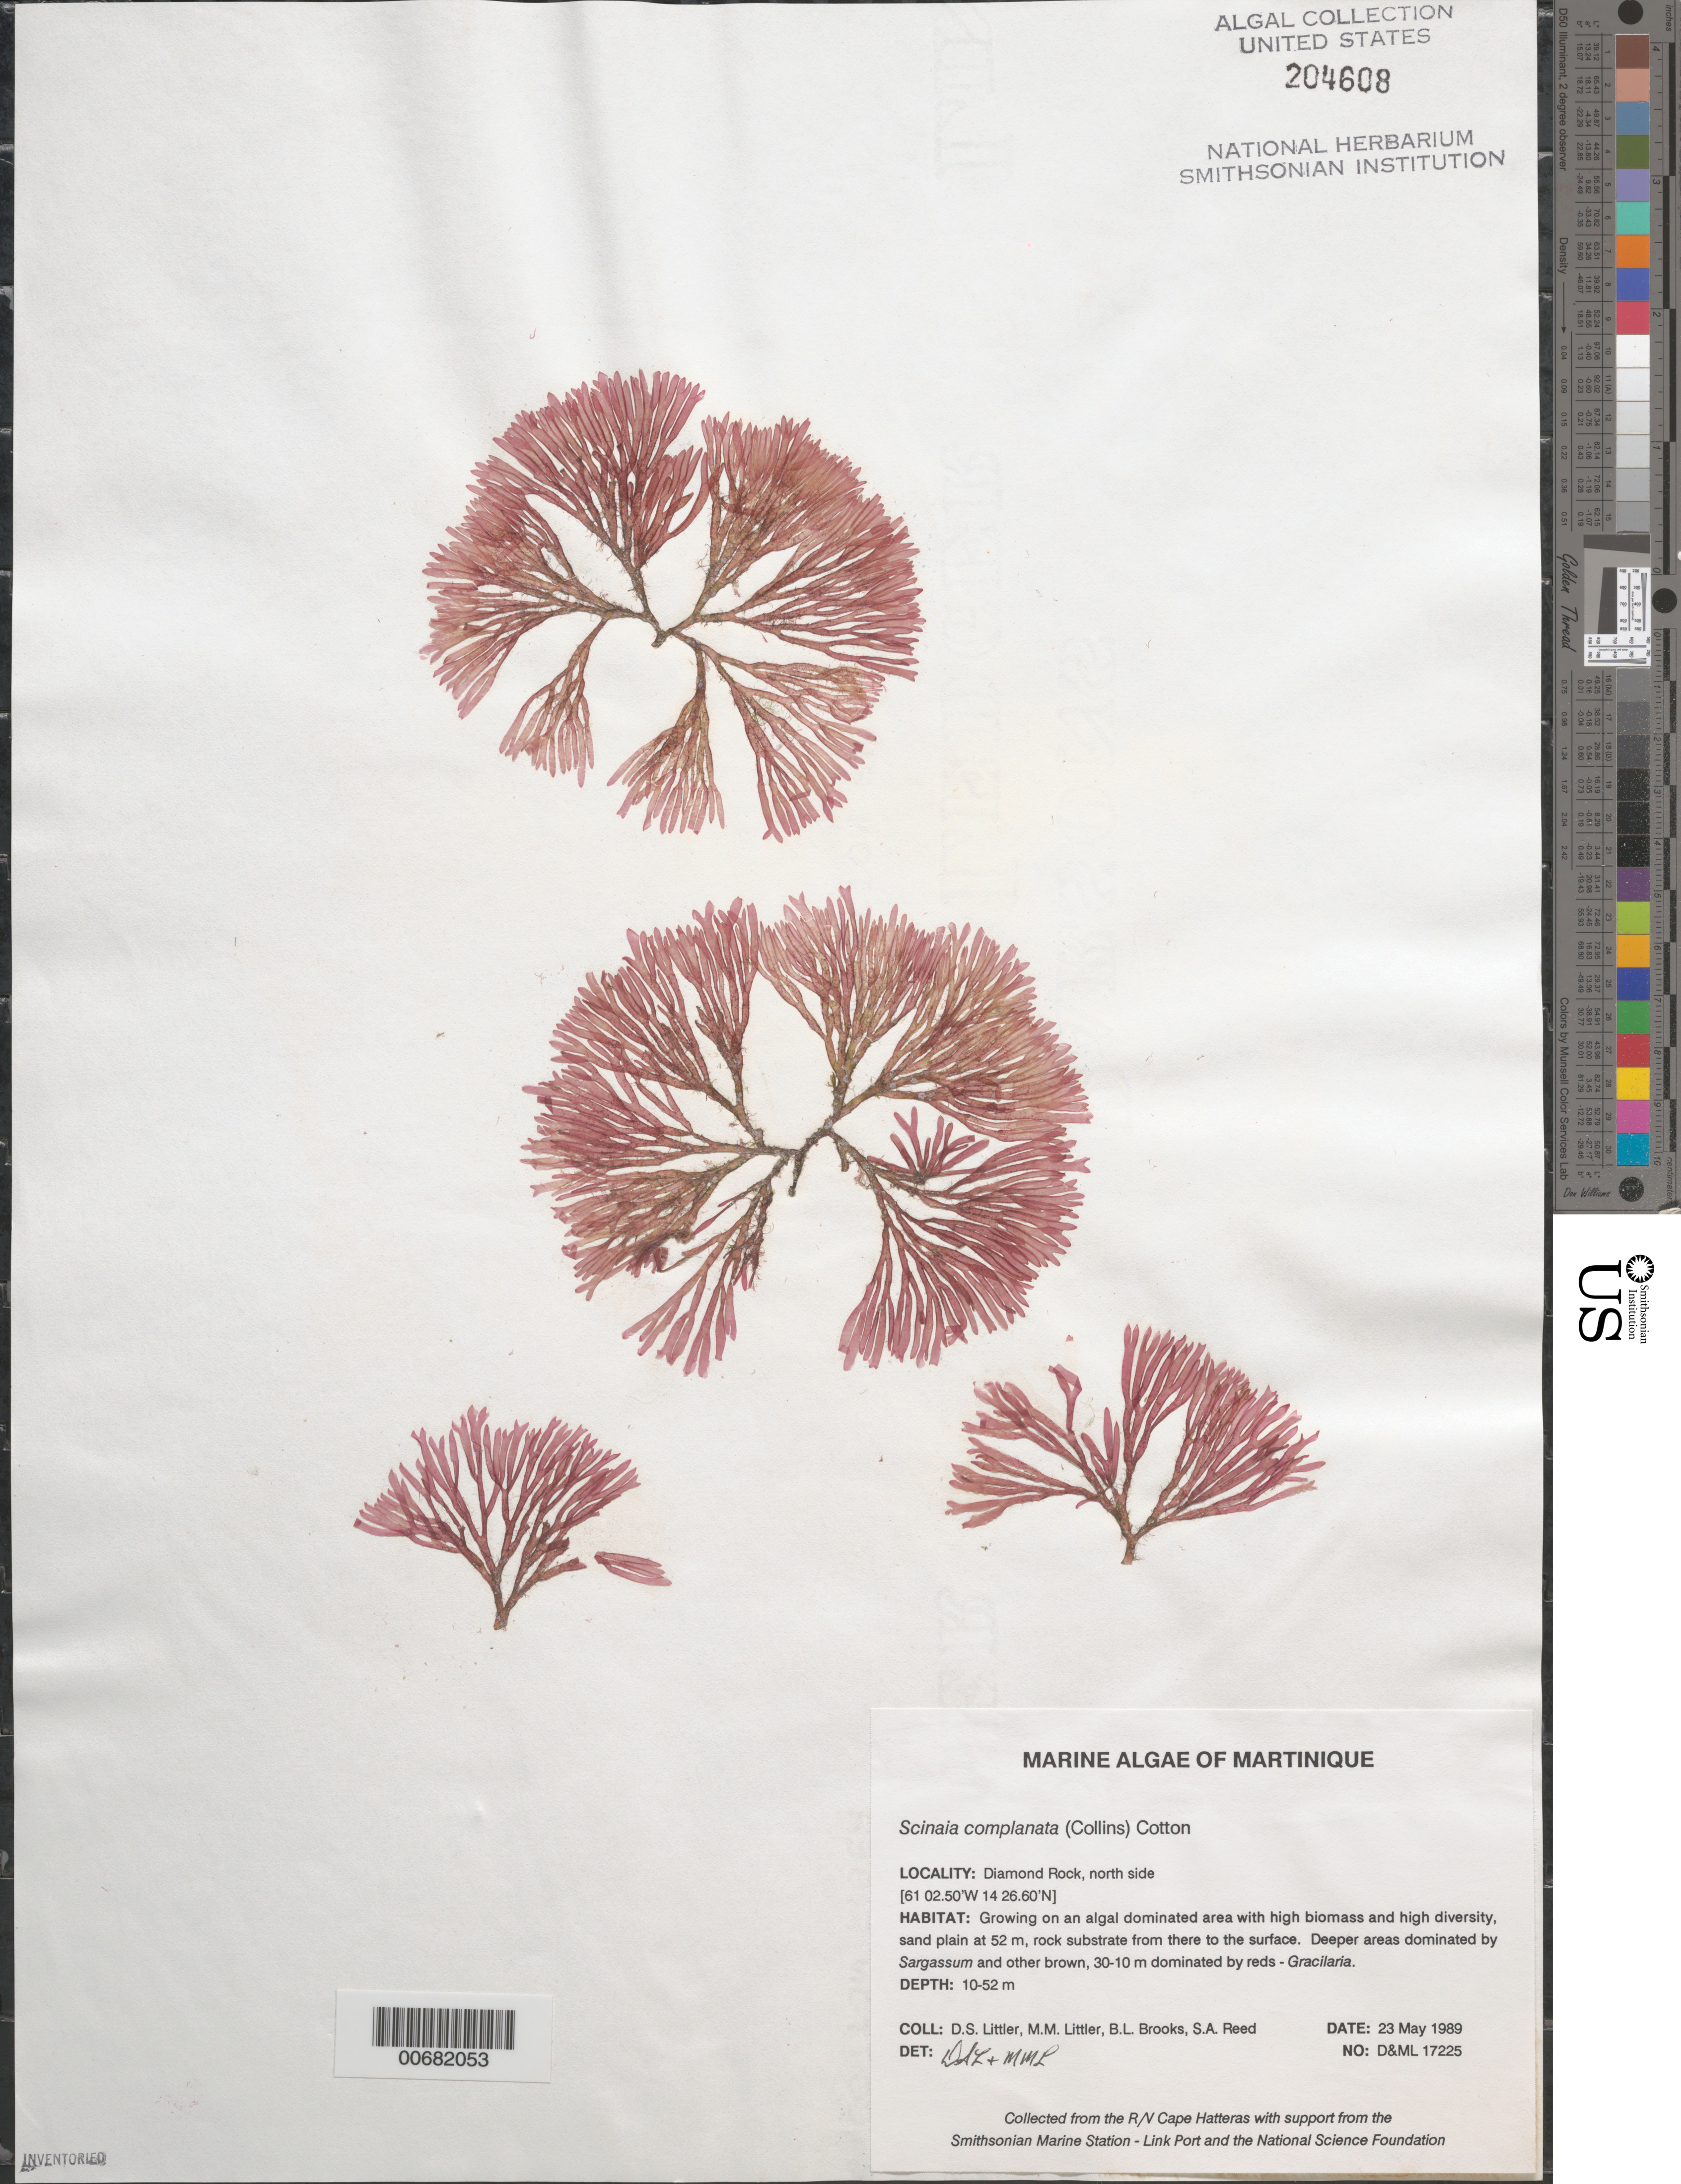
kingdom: Plantae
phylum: Rhodophyta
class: Florideophyceae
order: Nemaliales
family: Scinaiaceae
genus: Scinaia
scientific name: Scinaia complanata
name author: (Collins in Collins et al.) Cotton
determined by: Littler, D. S.; Littler, M. M.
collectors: D. S. Littler, M. M. Littler, B. Brooks & S. Reed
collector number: D&ML 17225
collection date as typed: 23 May 1989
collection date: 1989-05-23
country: Martinique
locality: Diamond Rock, north side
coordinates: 14 26.60' N, 61 02.50' W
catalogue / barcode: US 204608